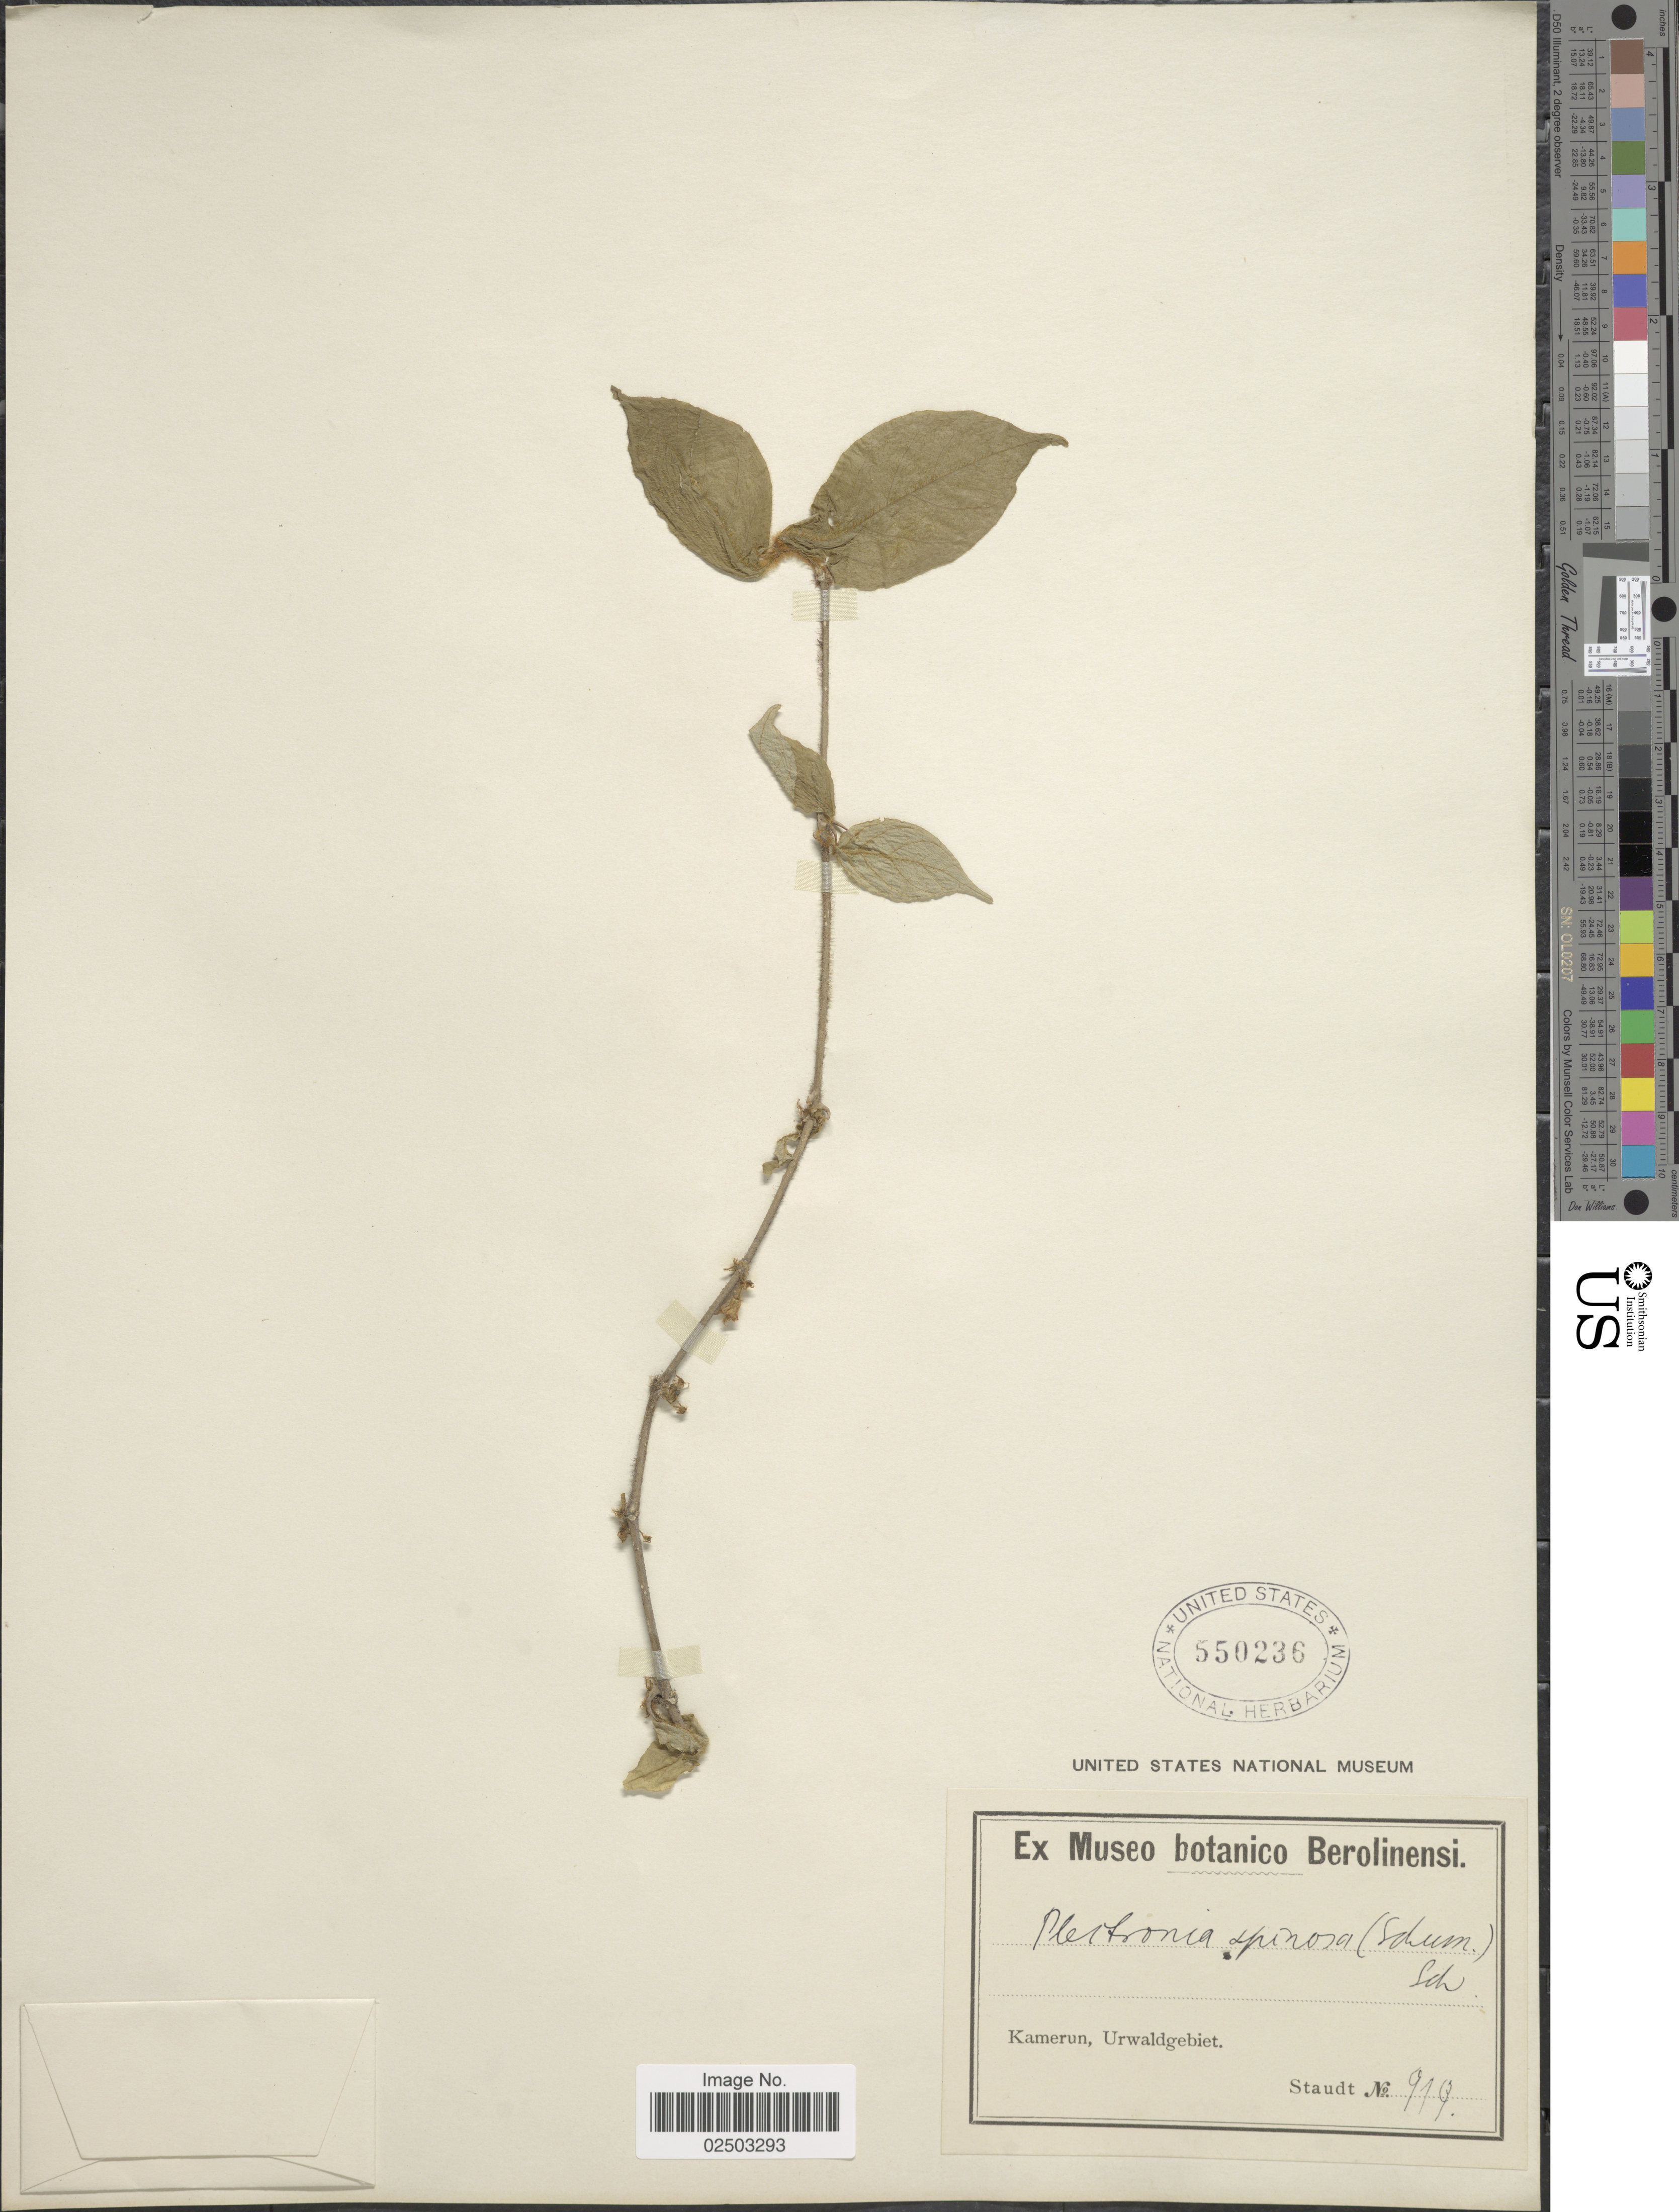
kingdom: Plantae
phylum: Tracheophyta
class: Magnoliopsida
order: Gentianales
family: Rubiaceae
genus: Canthium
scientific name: Canthium spinosum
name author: (Klotzsch ex Eckl. & Zeyh.) Kuntze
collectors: -. Staudt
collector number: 919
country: Cameroon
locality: Urwaldtgebiet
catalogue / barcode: US 550236